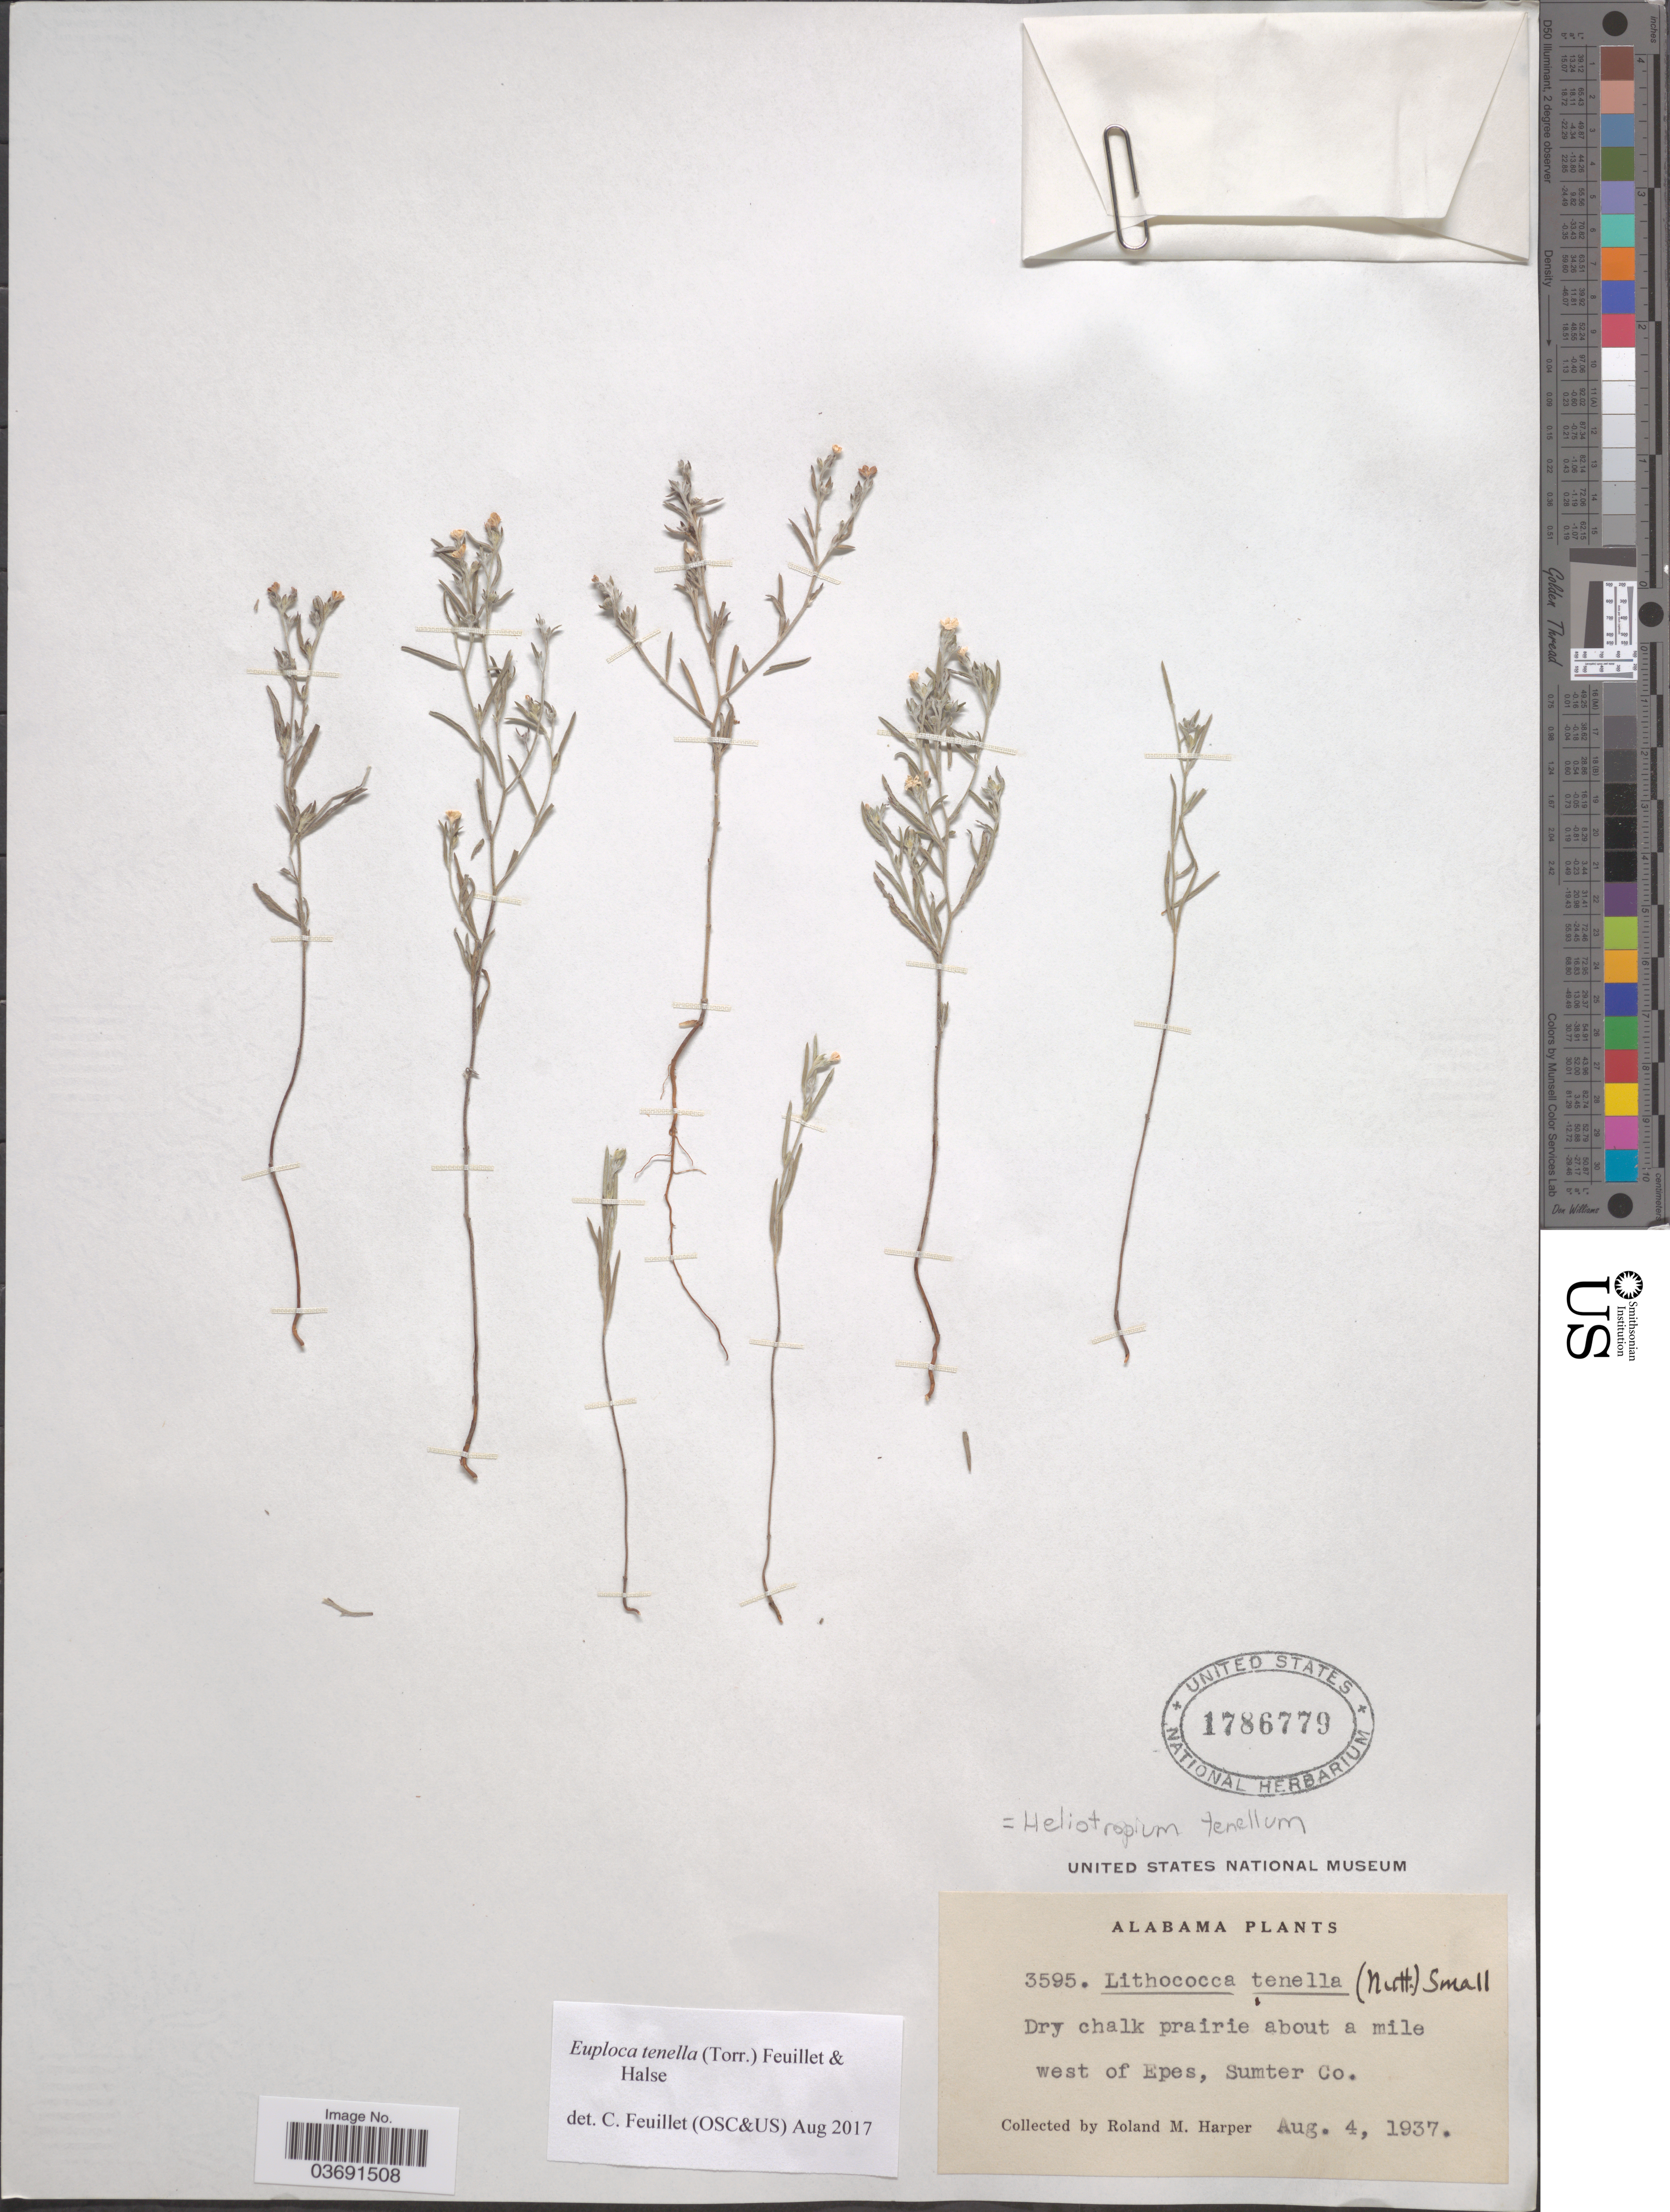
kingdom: Plantae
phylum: Tracheophyta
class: Magnoliopsida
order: Boraginales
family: Heliotropiaceae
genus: Euploca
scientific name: Euploca tenella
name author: (Torr.) Feuillet & Halse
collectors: R. M. Harper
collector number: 3595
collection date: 1937-08-04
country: United States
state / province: Alabama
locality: About a mile west of Epes, Sumter Co.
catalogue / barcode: US 1786779